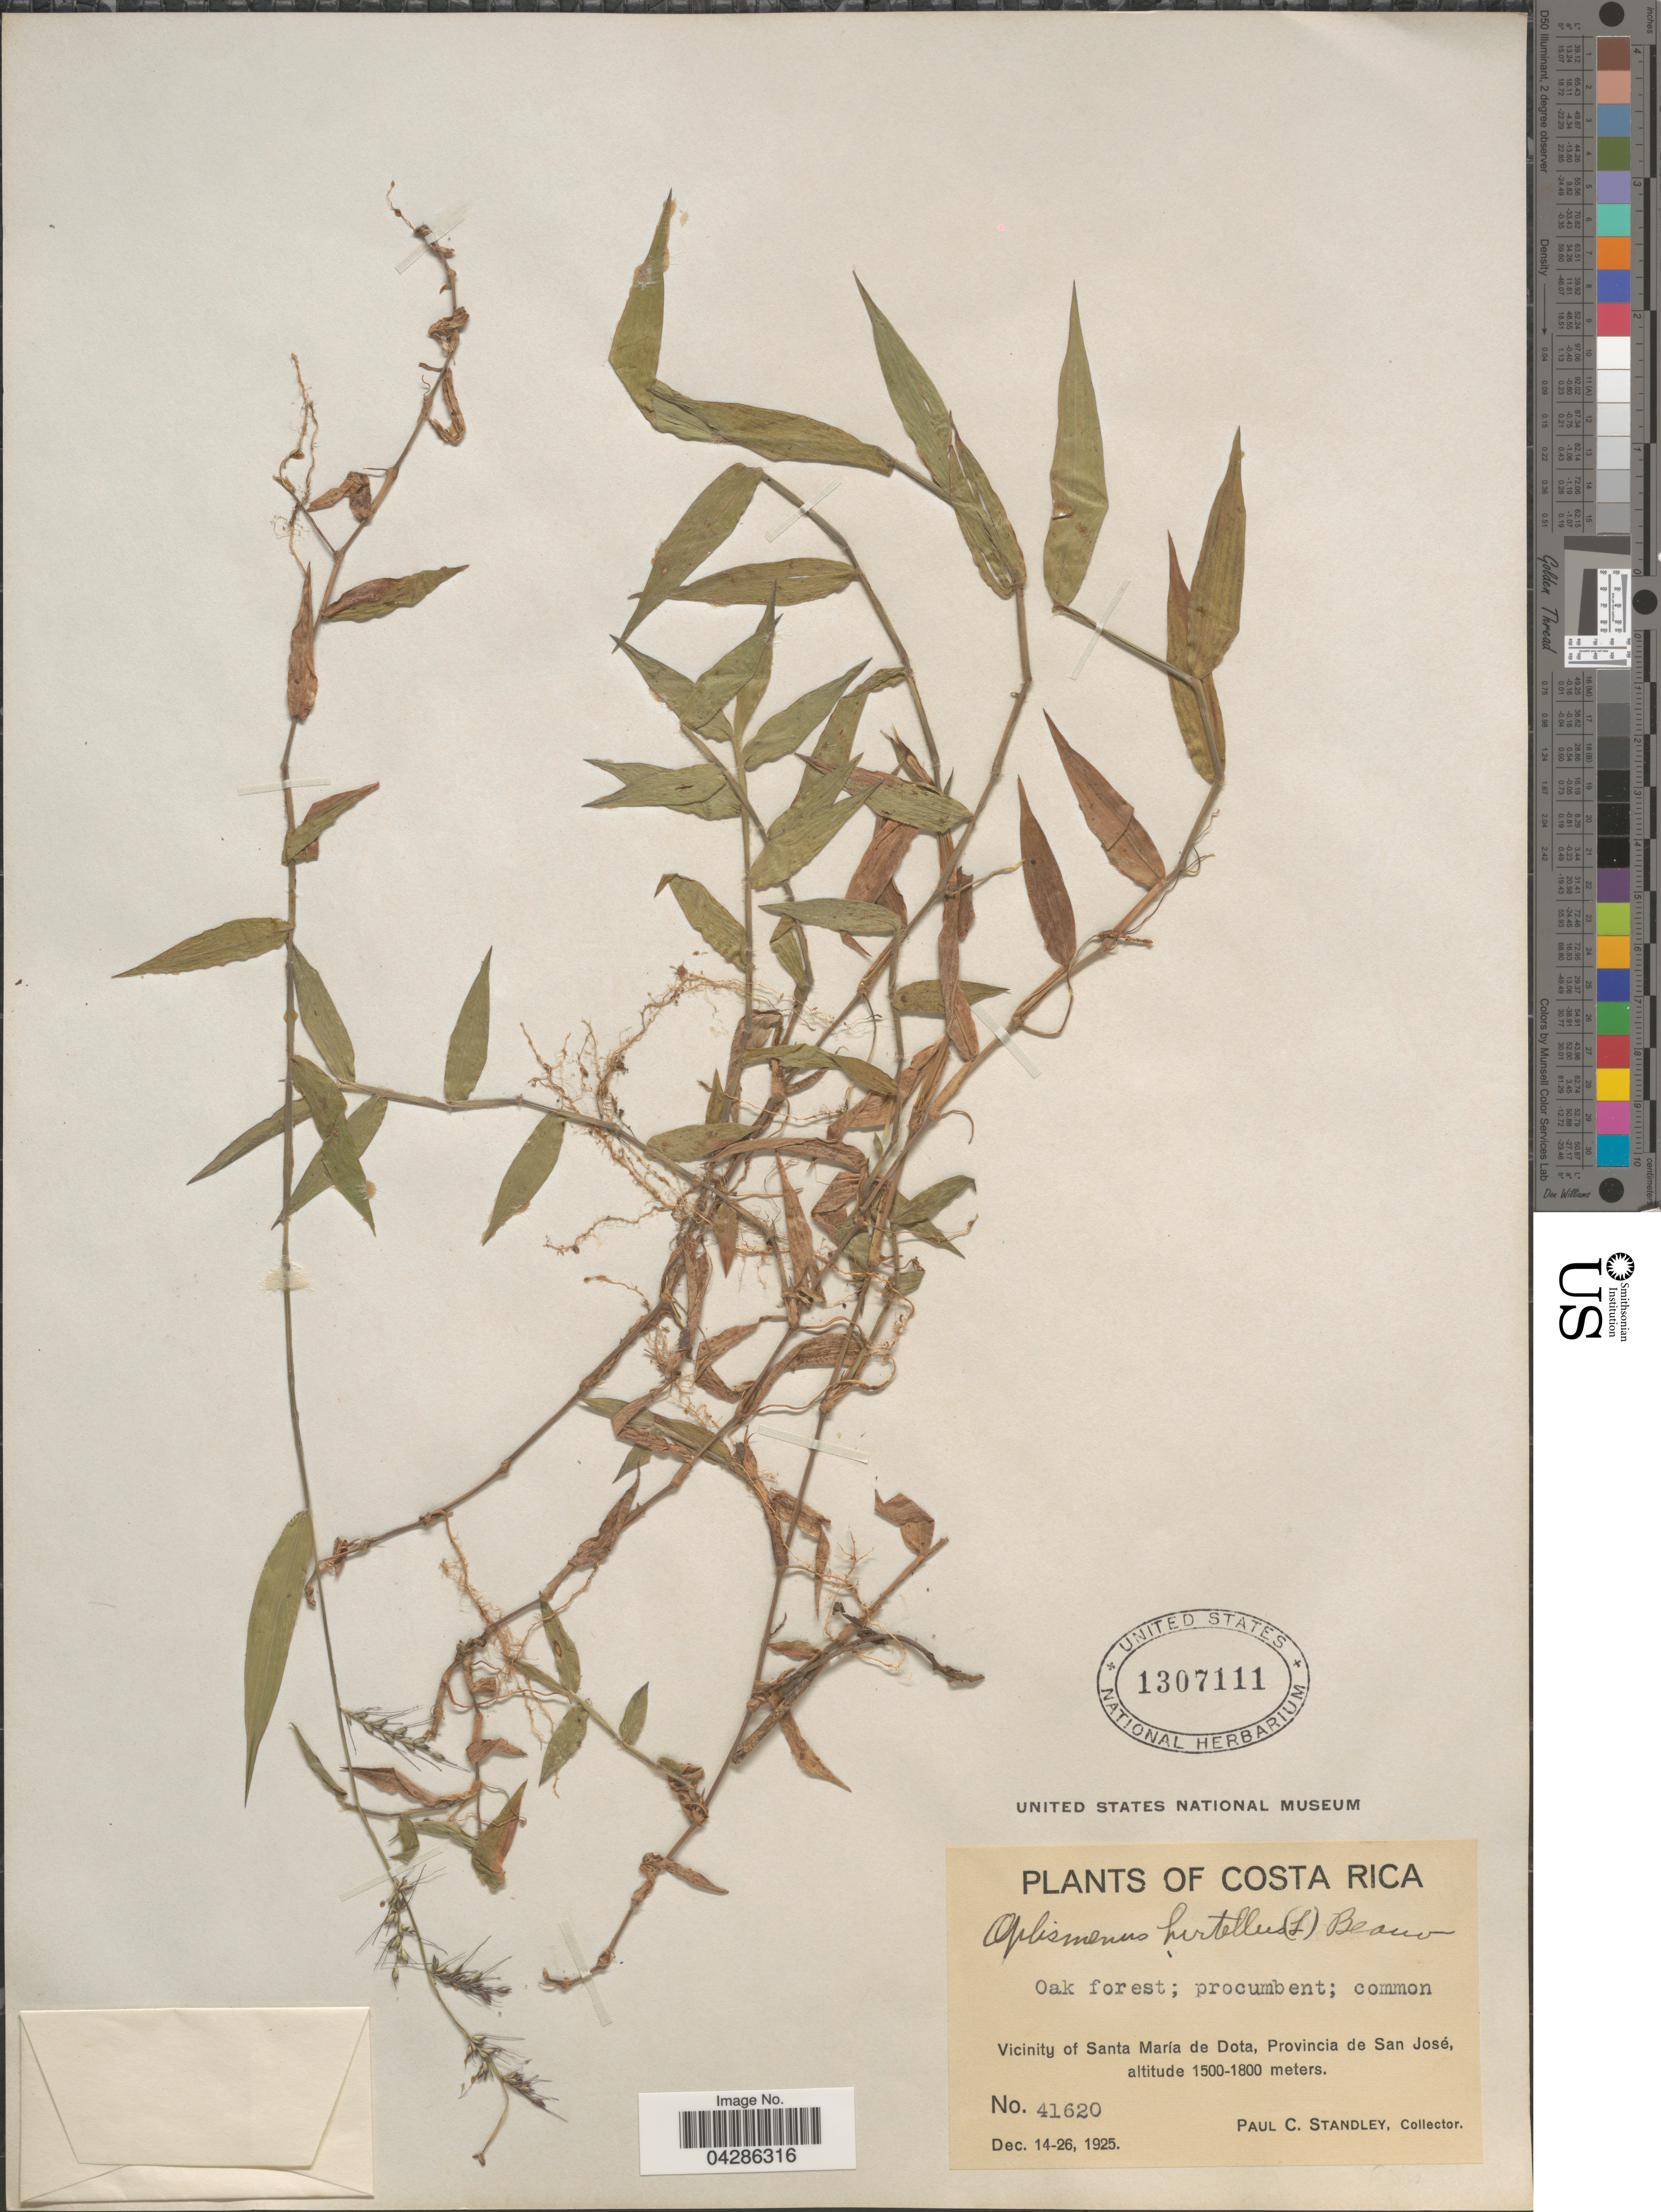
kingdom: Plantae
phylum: Tracheophyta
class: Liliopsida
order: Poales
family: Poaceae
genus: Oplismenus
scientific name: Oplismenus hirtellus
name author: (L.) P. Beauv.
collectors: P. C. Standley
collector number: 41620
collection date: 1925-12-14/1925-12-26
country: Costa Rica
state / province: San José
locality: Oak forest. Vicinity of Santa María de Dota.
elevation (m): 1500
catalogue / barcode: US 1307111